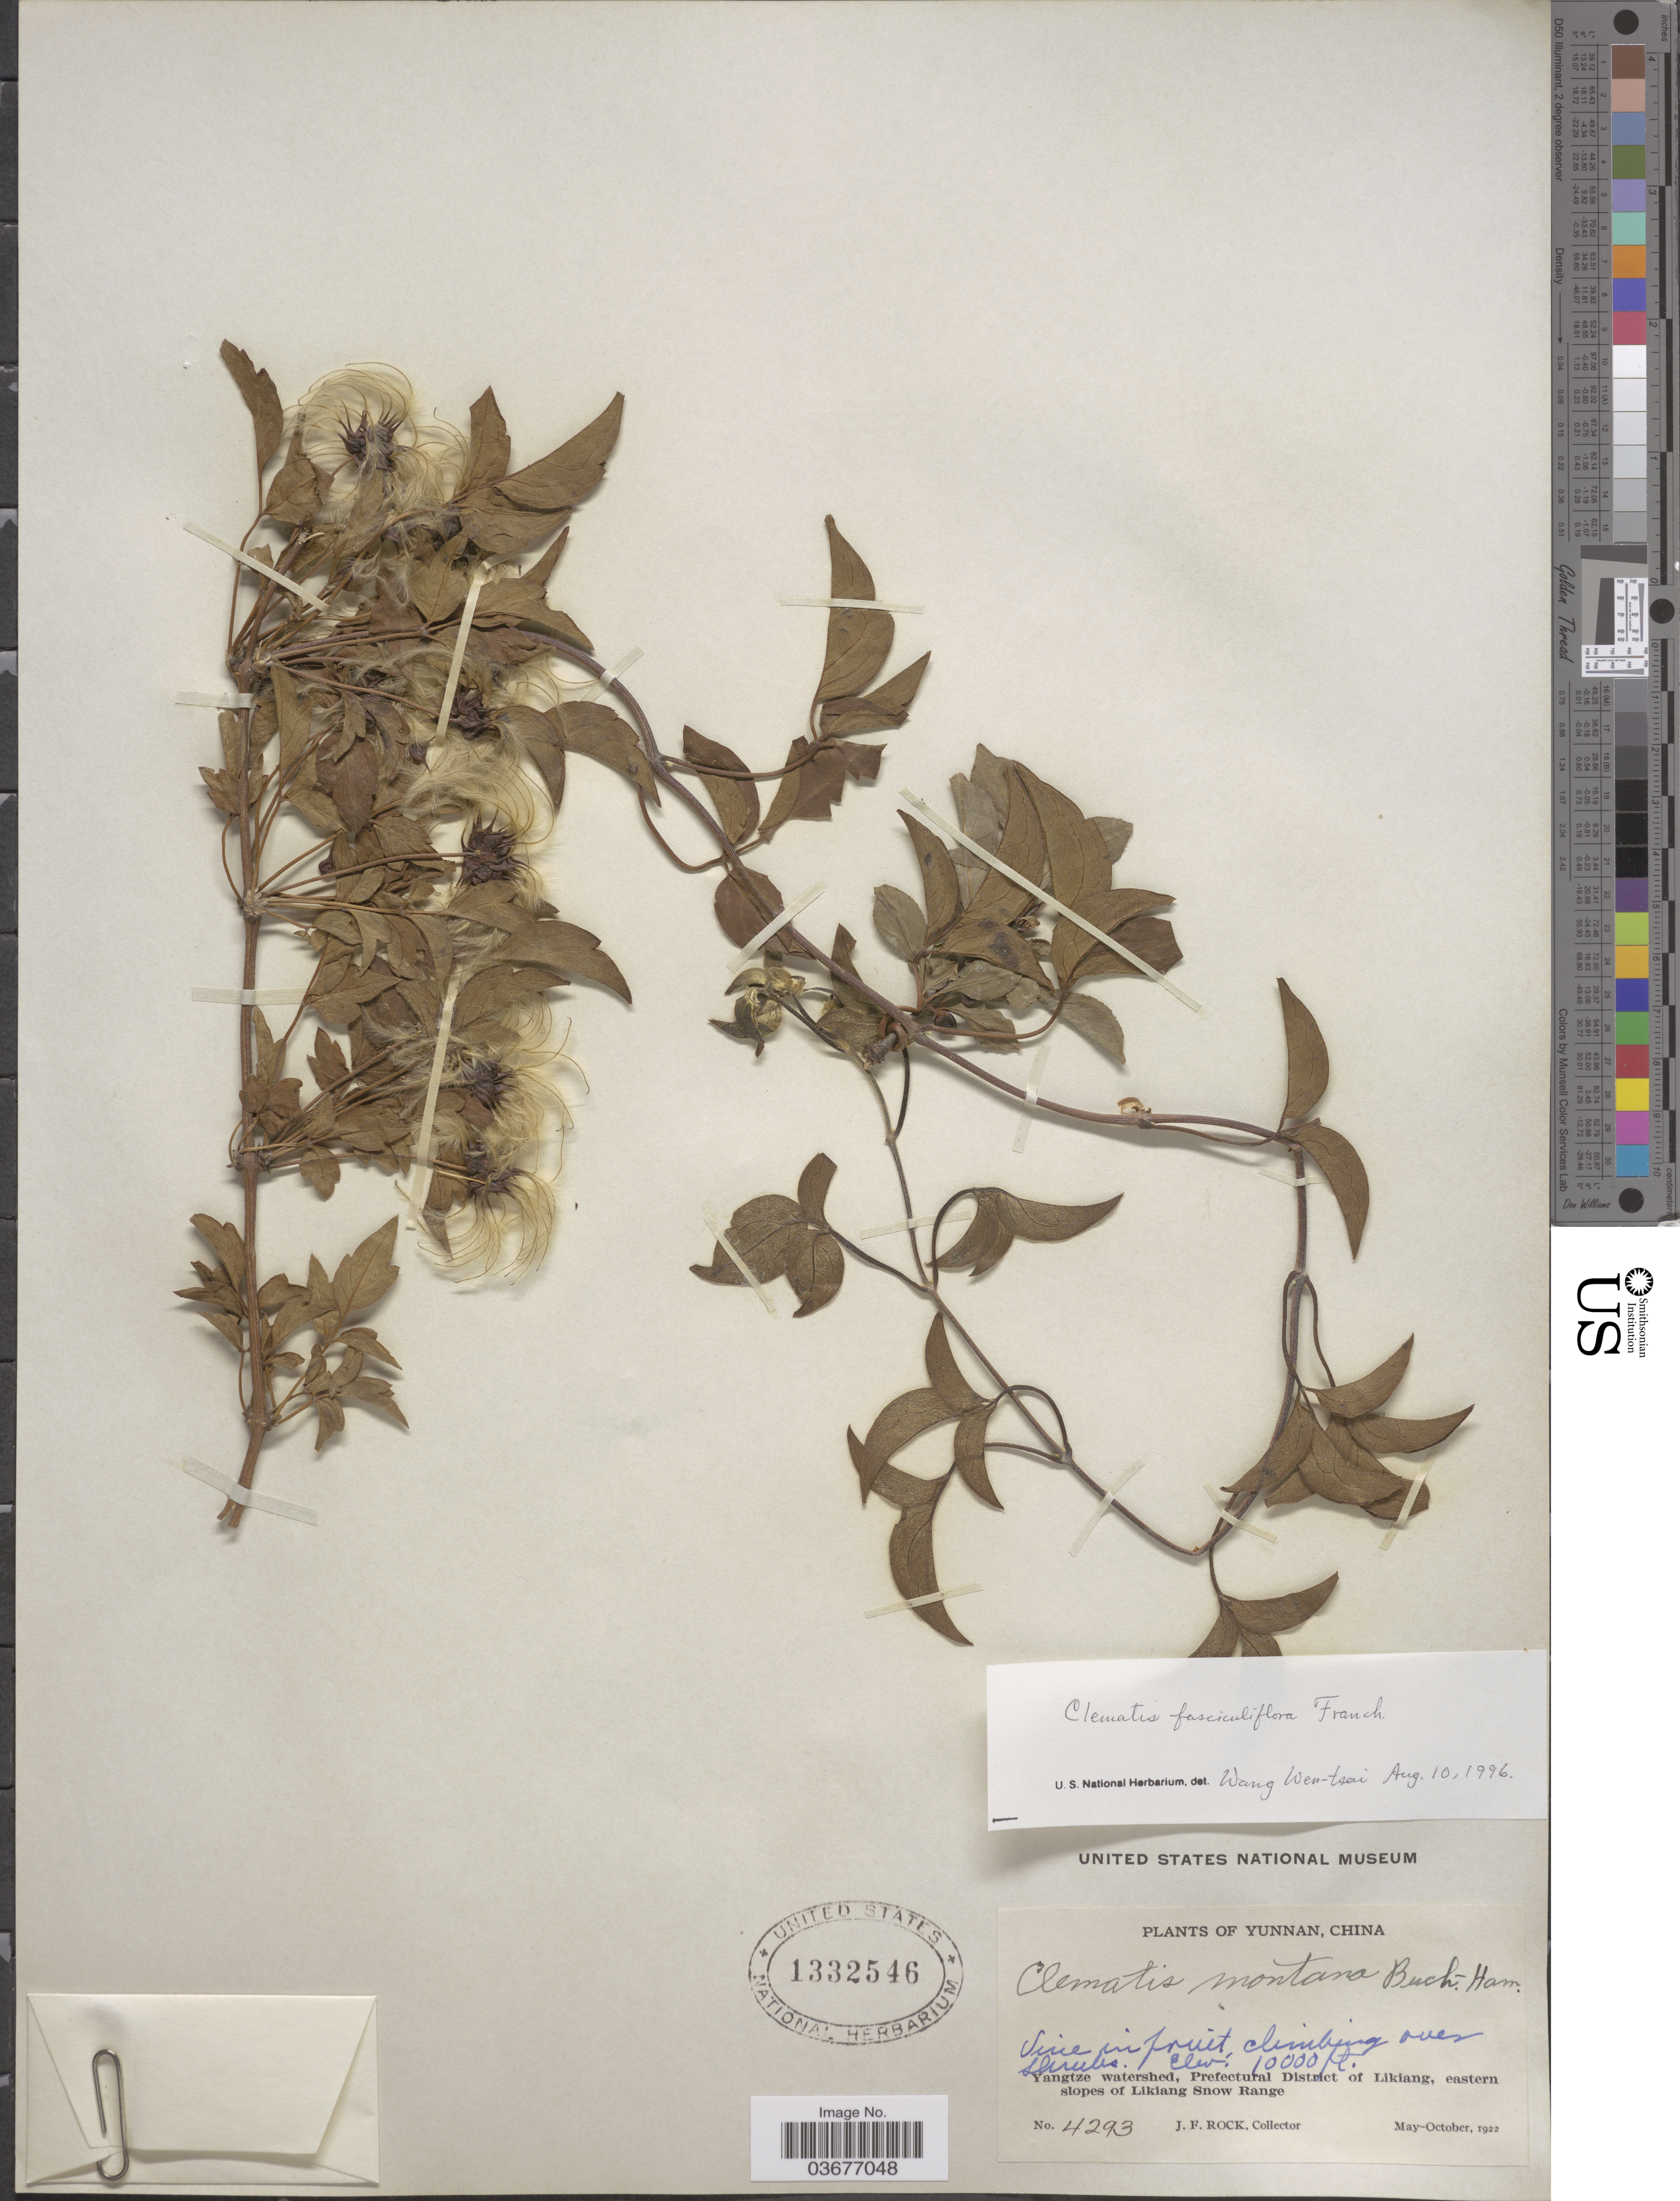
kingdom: Plantae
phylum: Tracheophyta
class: Magnoliopsida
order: Ranunculales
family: Ranunculaceae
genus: Clematis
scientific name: Clematis fasciculiflora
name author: Franch.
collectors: J. Rock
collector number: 4293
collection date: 1922-05/1922-10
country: China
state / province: Yunnan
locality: Yangtze watershed, Prefectural District of Likiang, eastern slopes of Likiang Snow Range.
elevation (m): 3048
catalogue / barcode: US 1332546